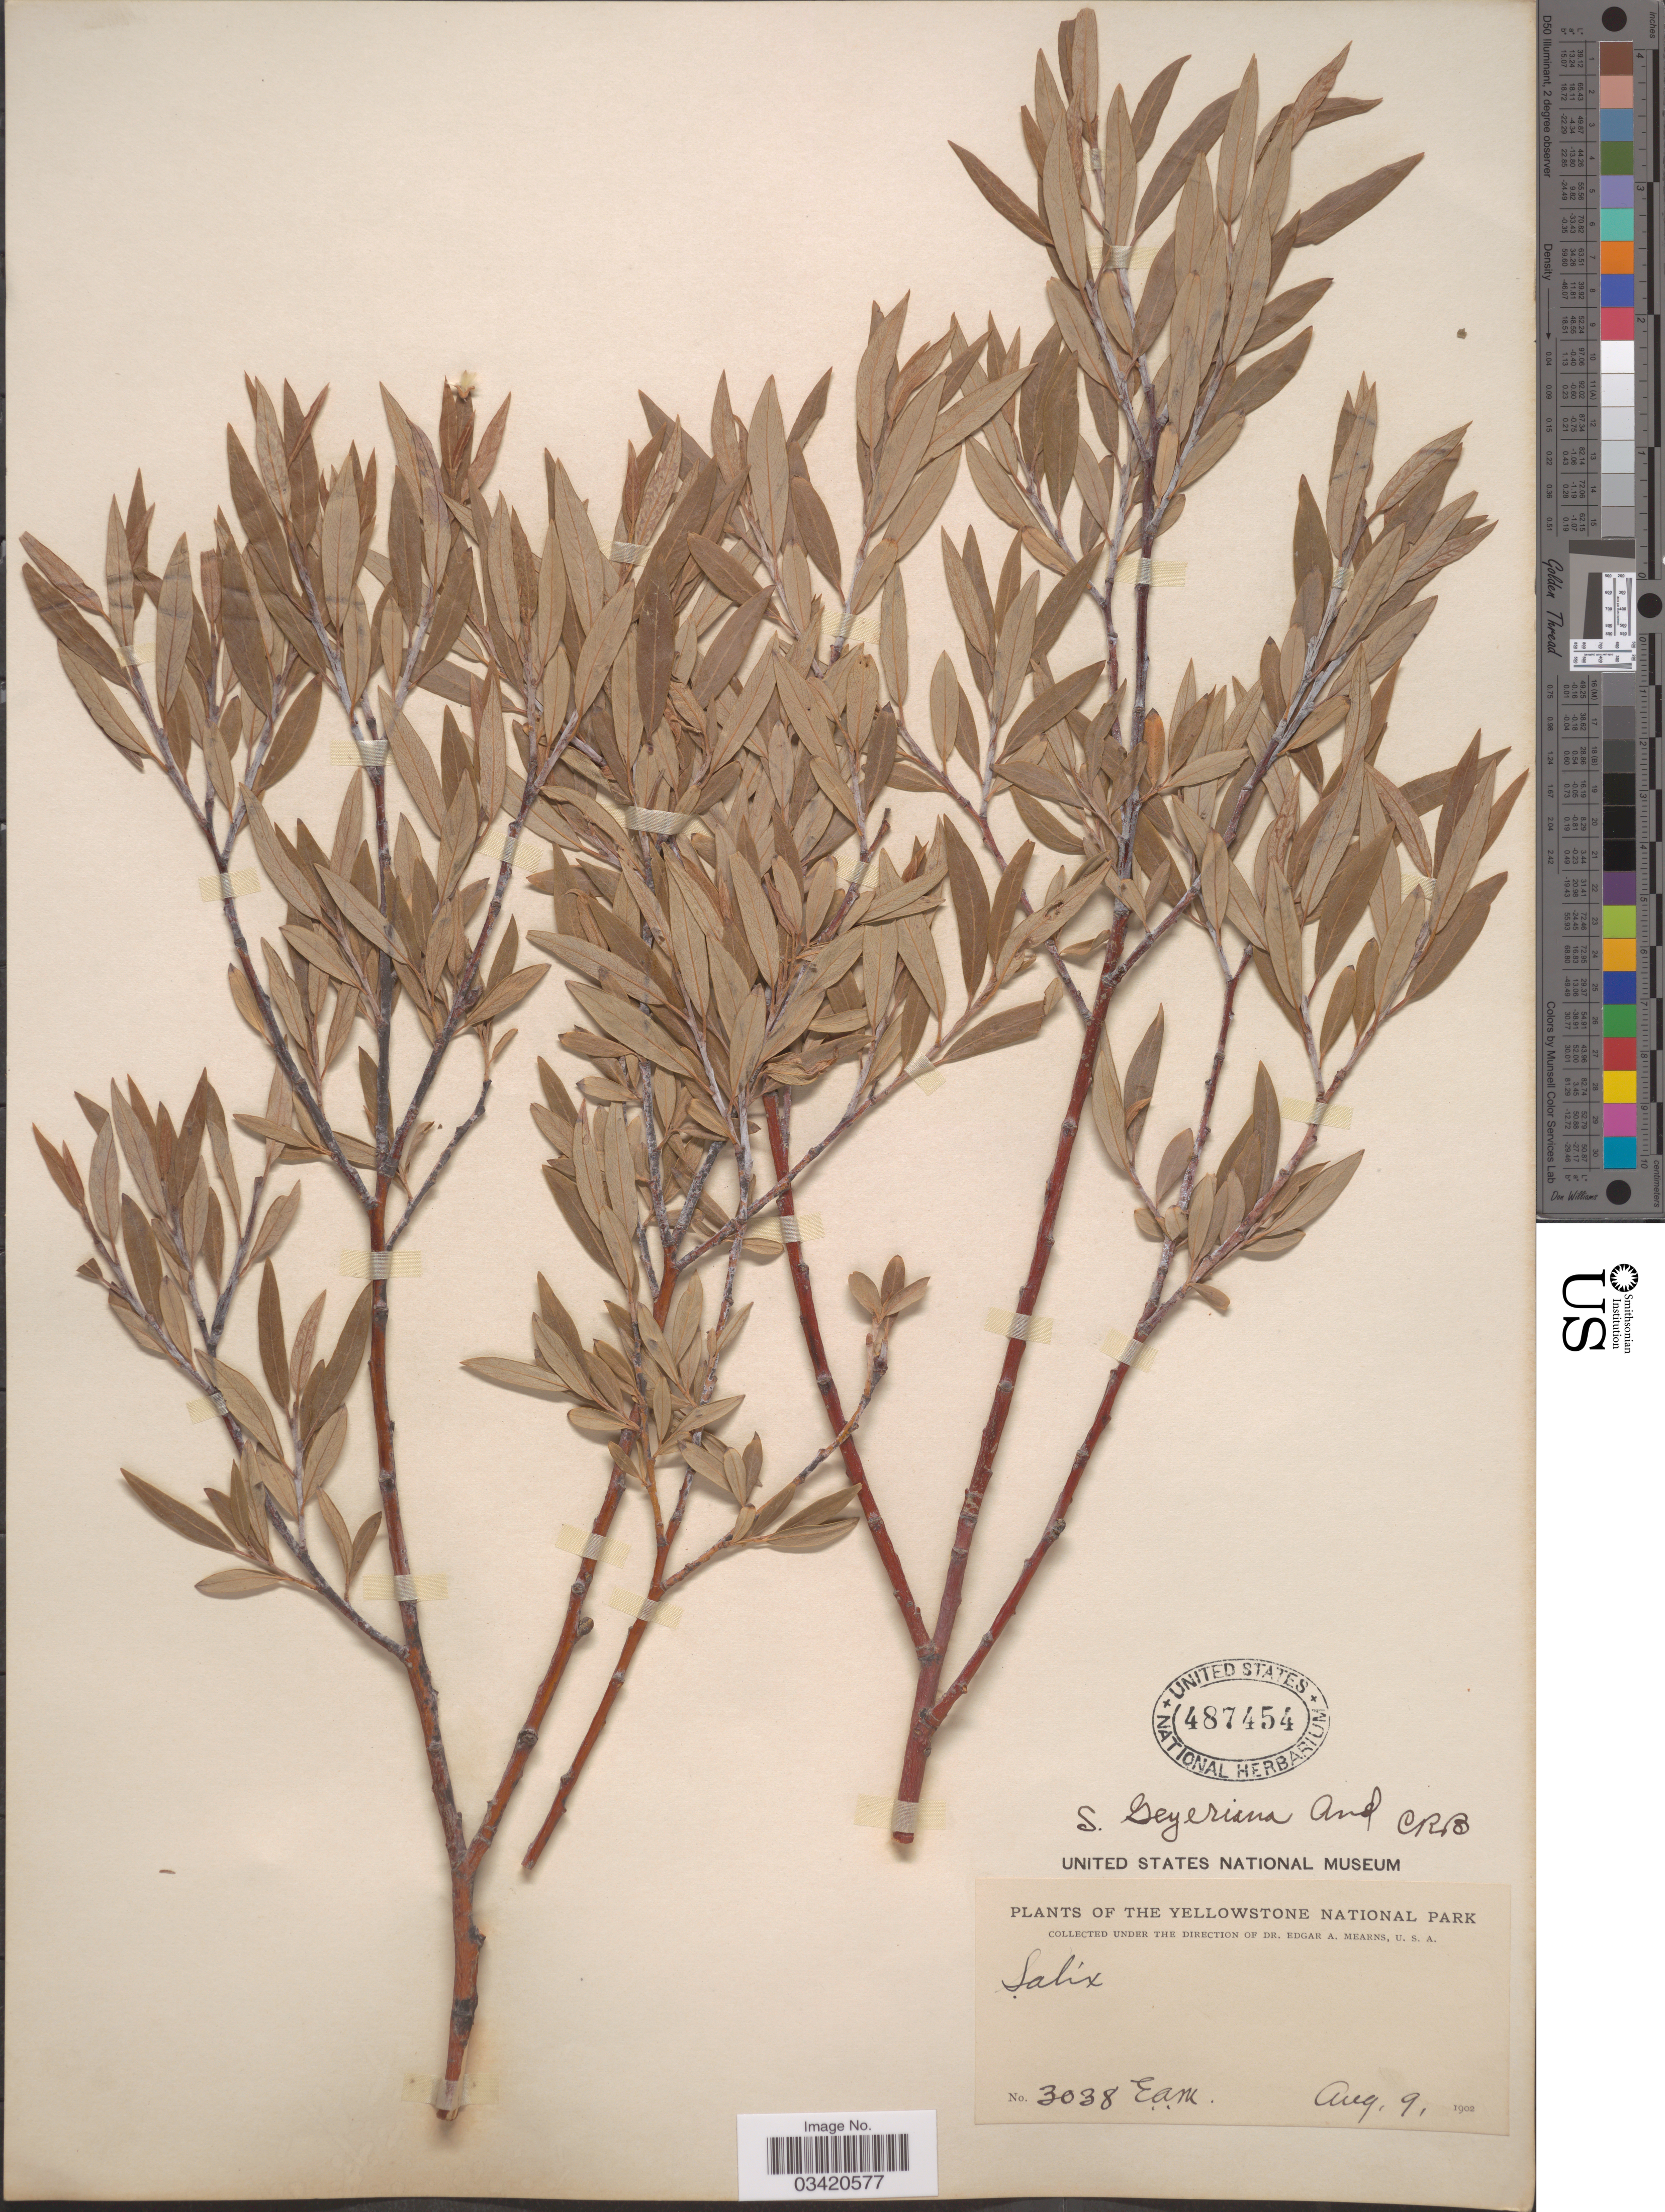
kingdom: Plantae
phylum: Tracheophyta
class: Magnoliopsida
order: Malpighiales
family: Salicaceae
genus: Salix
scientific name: Salix geyeriana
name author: Andersson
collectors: E. A. Mearns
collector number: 3038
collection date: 1902-08-09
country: United States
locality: The Yellowstone National Park.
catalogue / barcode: US 487454